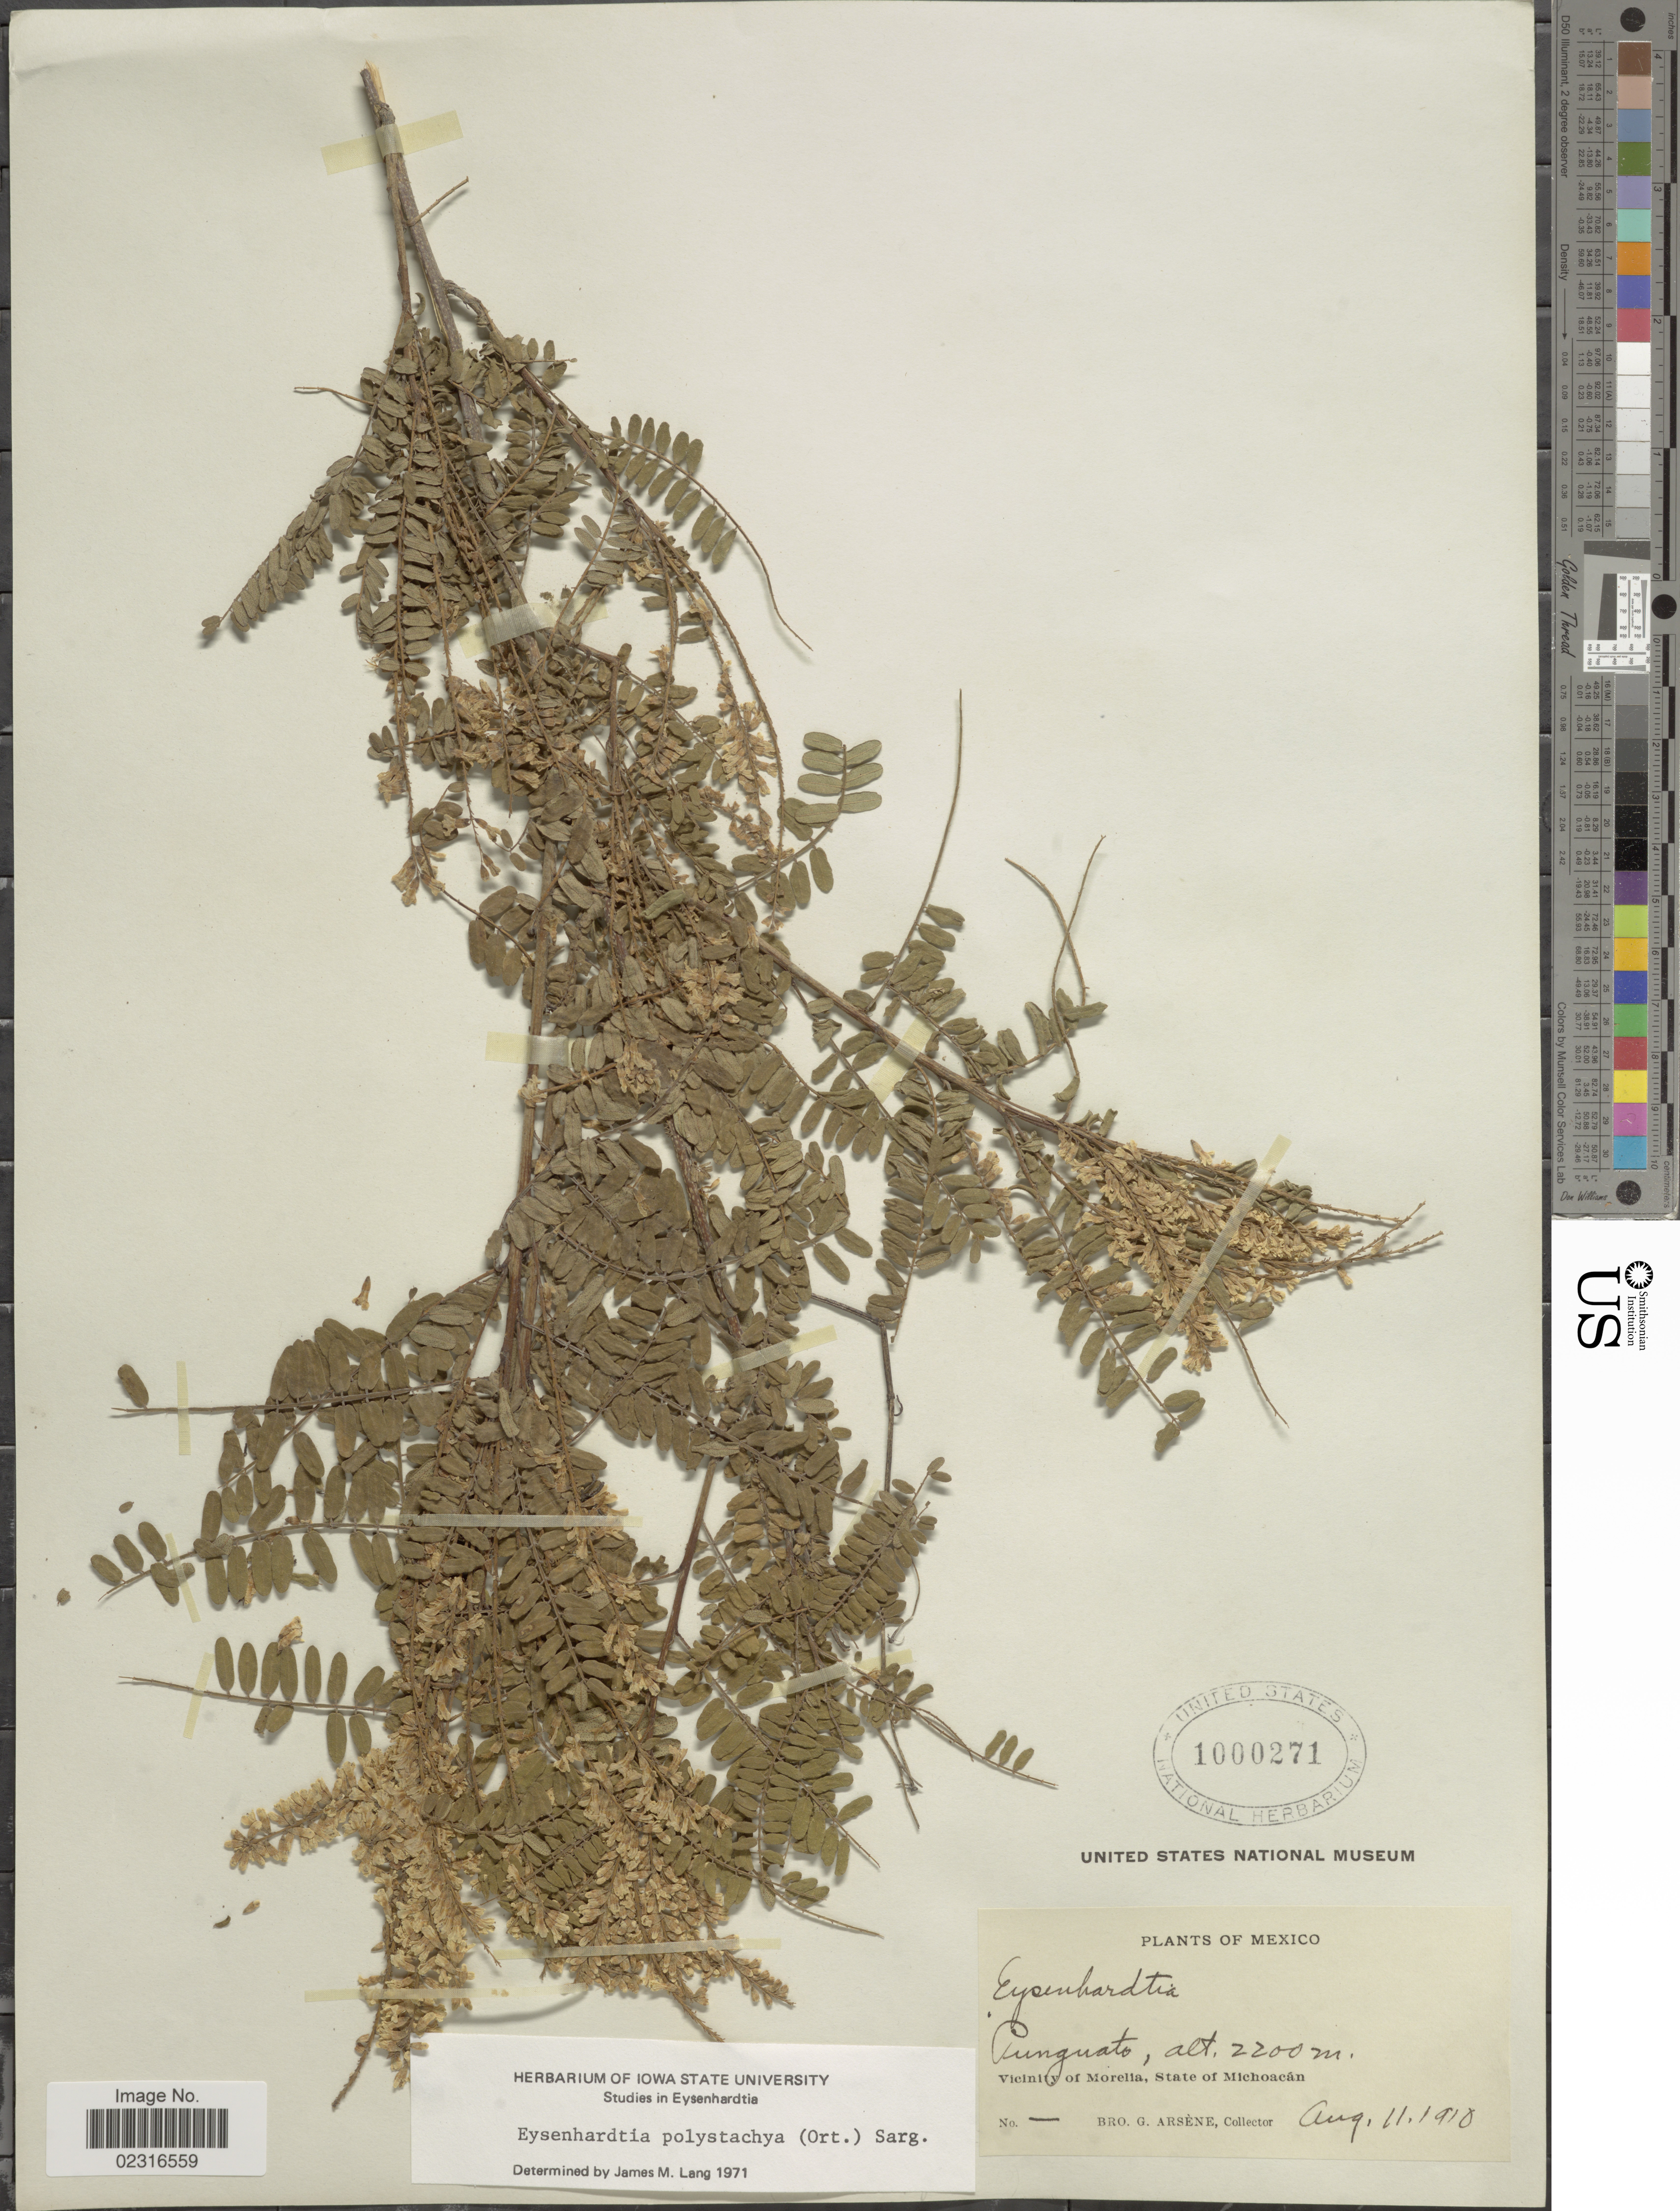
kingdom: Plantae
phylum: Tracheophyta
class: Magnoliopsida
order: Fabales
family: Fabaceae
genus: Eysenhardtia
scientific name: Eysenhardtia polystachya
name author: (Ortega) Sarg.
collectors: Bro. G. Arsène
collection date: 1910-08-11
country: Mexico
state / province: Michoacán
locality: Punguato. Vicinity of Morelia.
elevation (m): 2200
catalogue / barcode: US 1000271